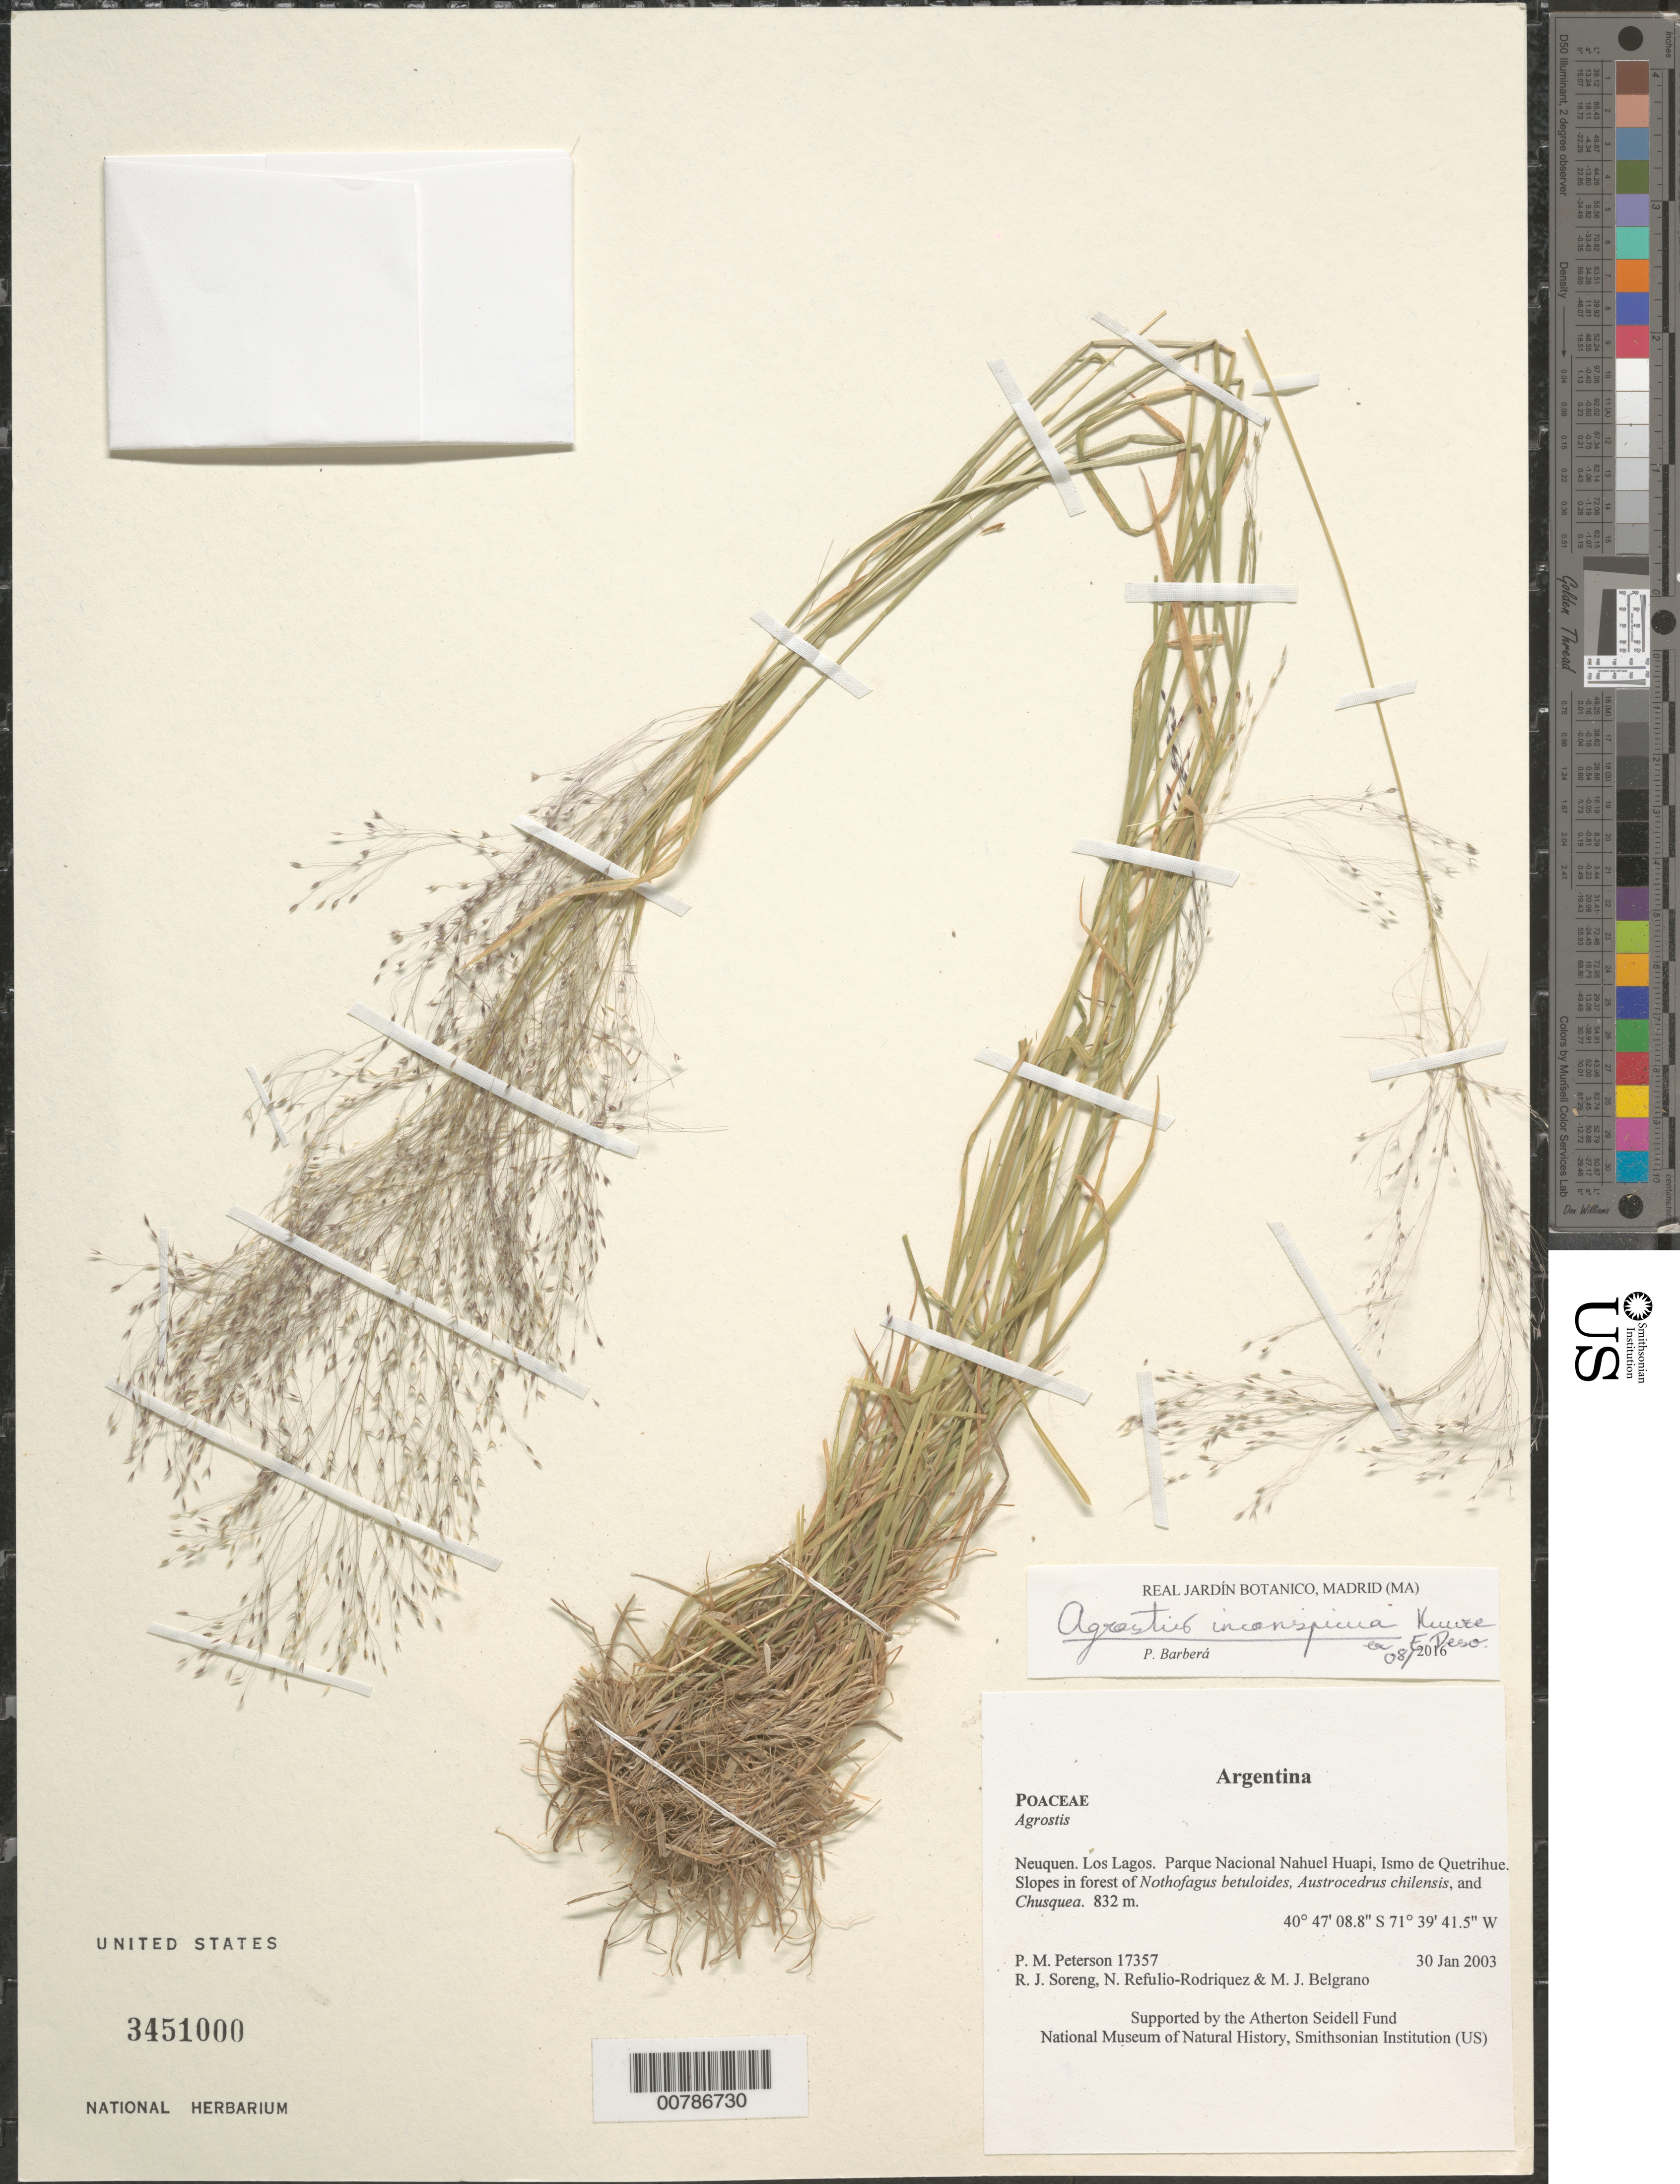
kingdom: Plantae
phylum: Tracheophyta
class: Liliopsida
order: Poales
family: Poaceae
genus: Agrostis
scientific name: Agrostis inconspicua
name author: Kunze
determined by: Barberá, P.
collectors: P. M. Peterson, R. J. Soreng, N. Refulio-Rodríguez & M. Belgrano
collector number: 17357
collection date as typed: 30 Jan 2003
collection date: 2003-01-30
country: Argentina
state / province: Neuquen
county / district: Los Lagos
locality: Parque Nacional Nahuel Huapi, Ismo de Quetrihue. Slopes in forest of Nothofagus betuloides, Austrocedrus chilensis, and Chusquea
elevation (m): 832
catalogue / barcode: US 3451000